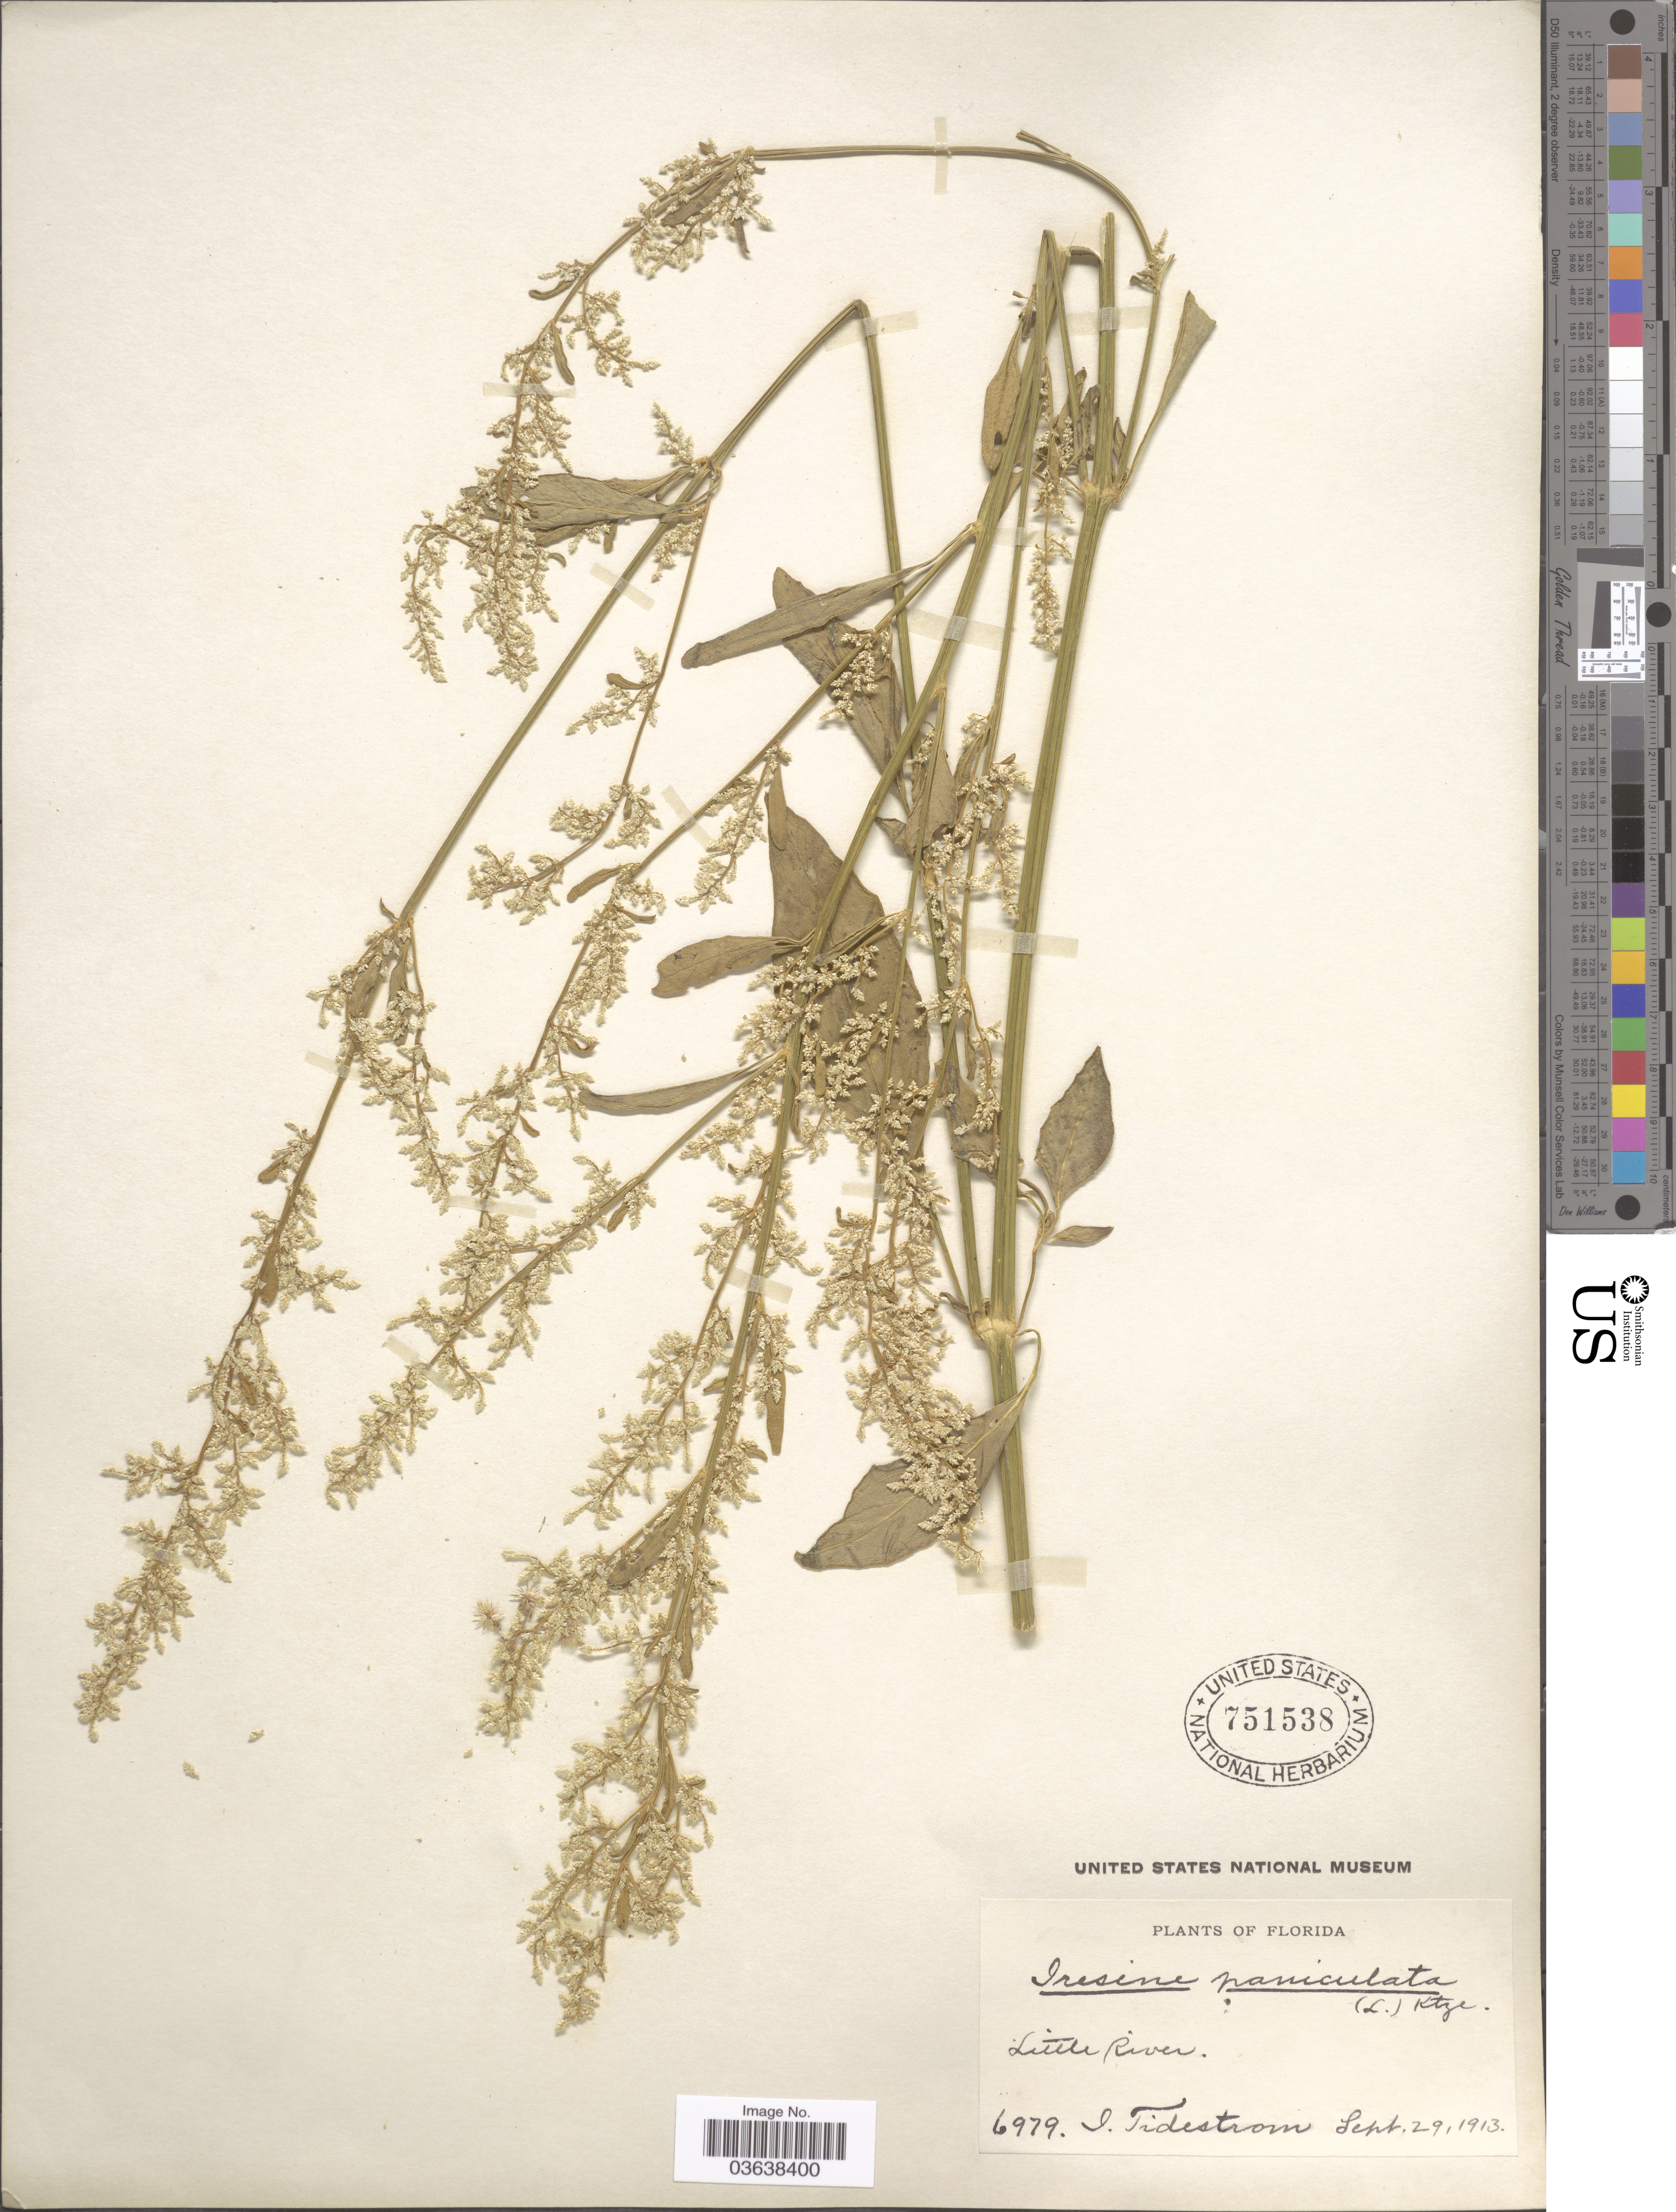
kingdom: Plantae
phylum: Tracheophyta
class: Magnoliopsida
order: Caryophyllales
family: Amaranthaceae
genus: Iresine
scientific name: Iresine celosia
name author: L.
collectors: I. F. Tidestrom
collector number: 6979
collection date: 1913-09-29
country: United States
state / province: Florida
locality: Little River.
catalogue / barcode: US 751538